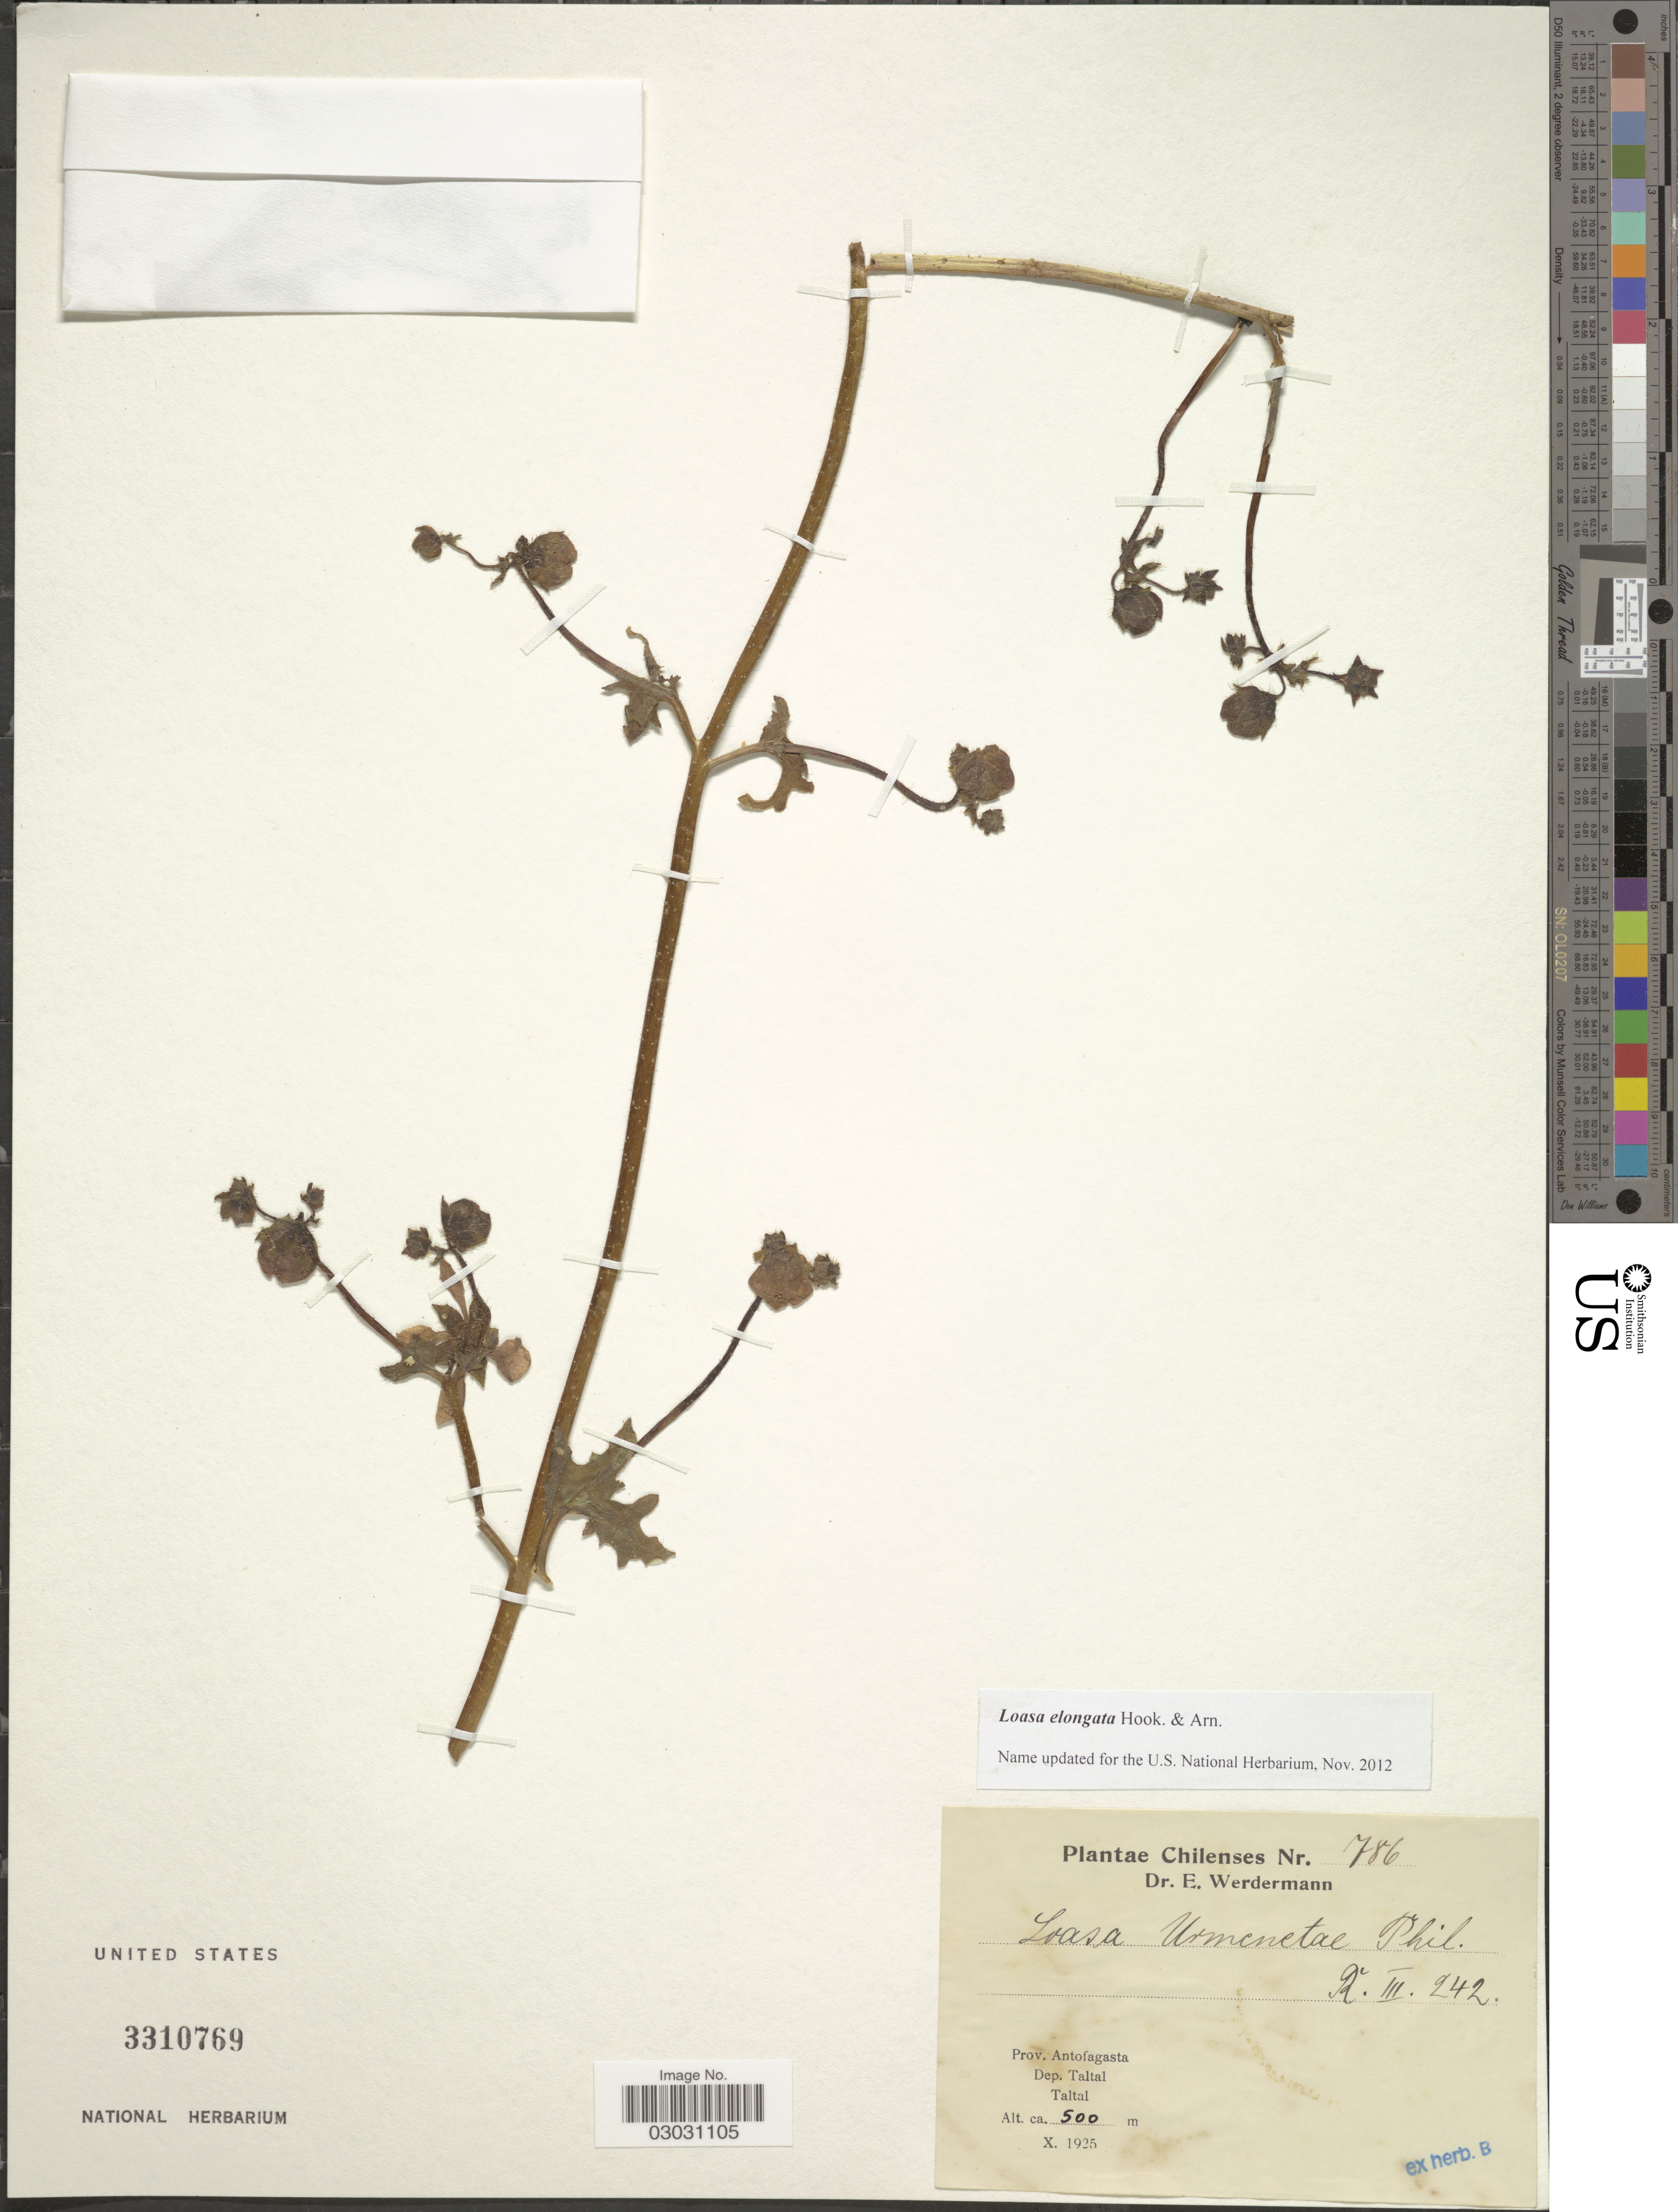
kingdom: Plantae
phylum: Tracheophyta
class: Magnoliopsida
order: Cornales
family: Loasaceae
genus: Loasa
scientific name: Loasa elongata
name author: Hook. & Arn.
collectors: E. Werdermann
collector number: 786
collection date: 1925-10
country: Chile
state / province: Antofagasta (II)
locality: Dep. Taltal, Taltal.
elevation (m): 500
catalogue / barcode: US 3310769